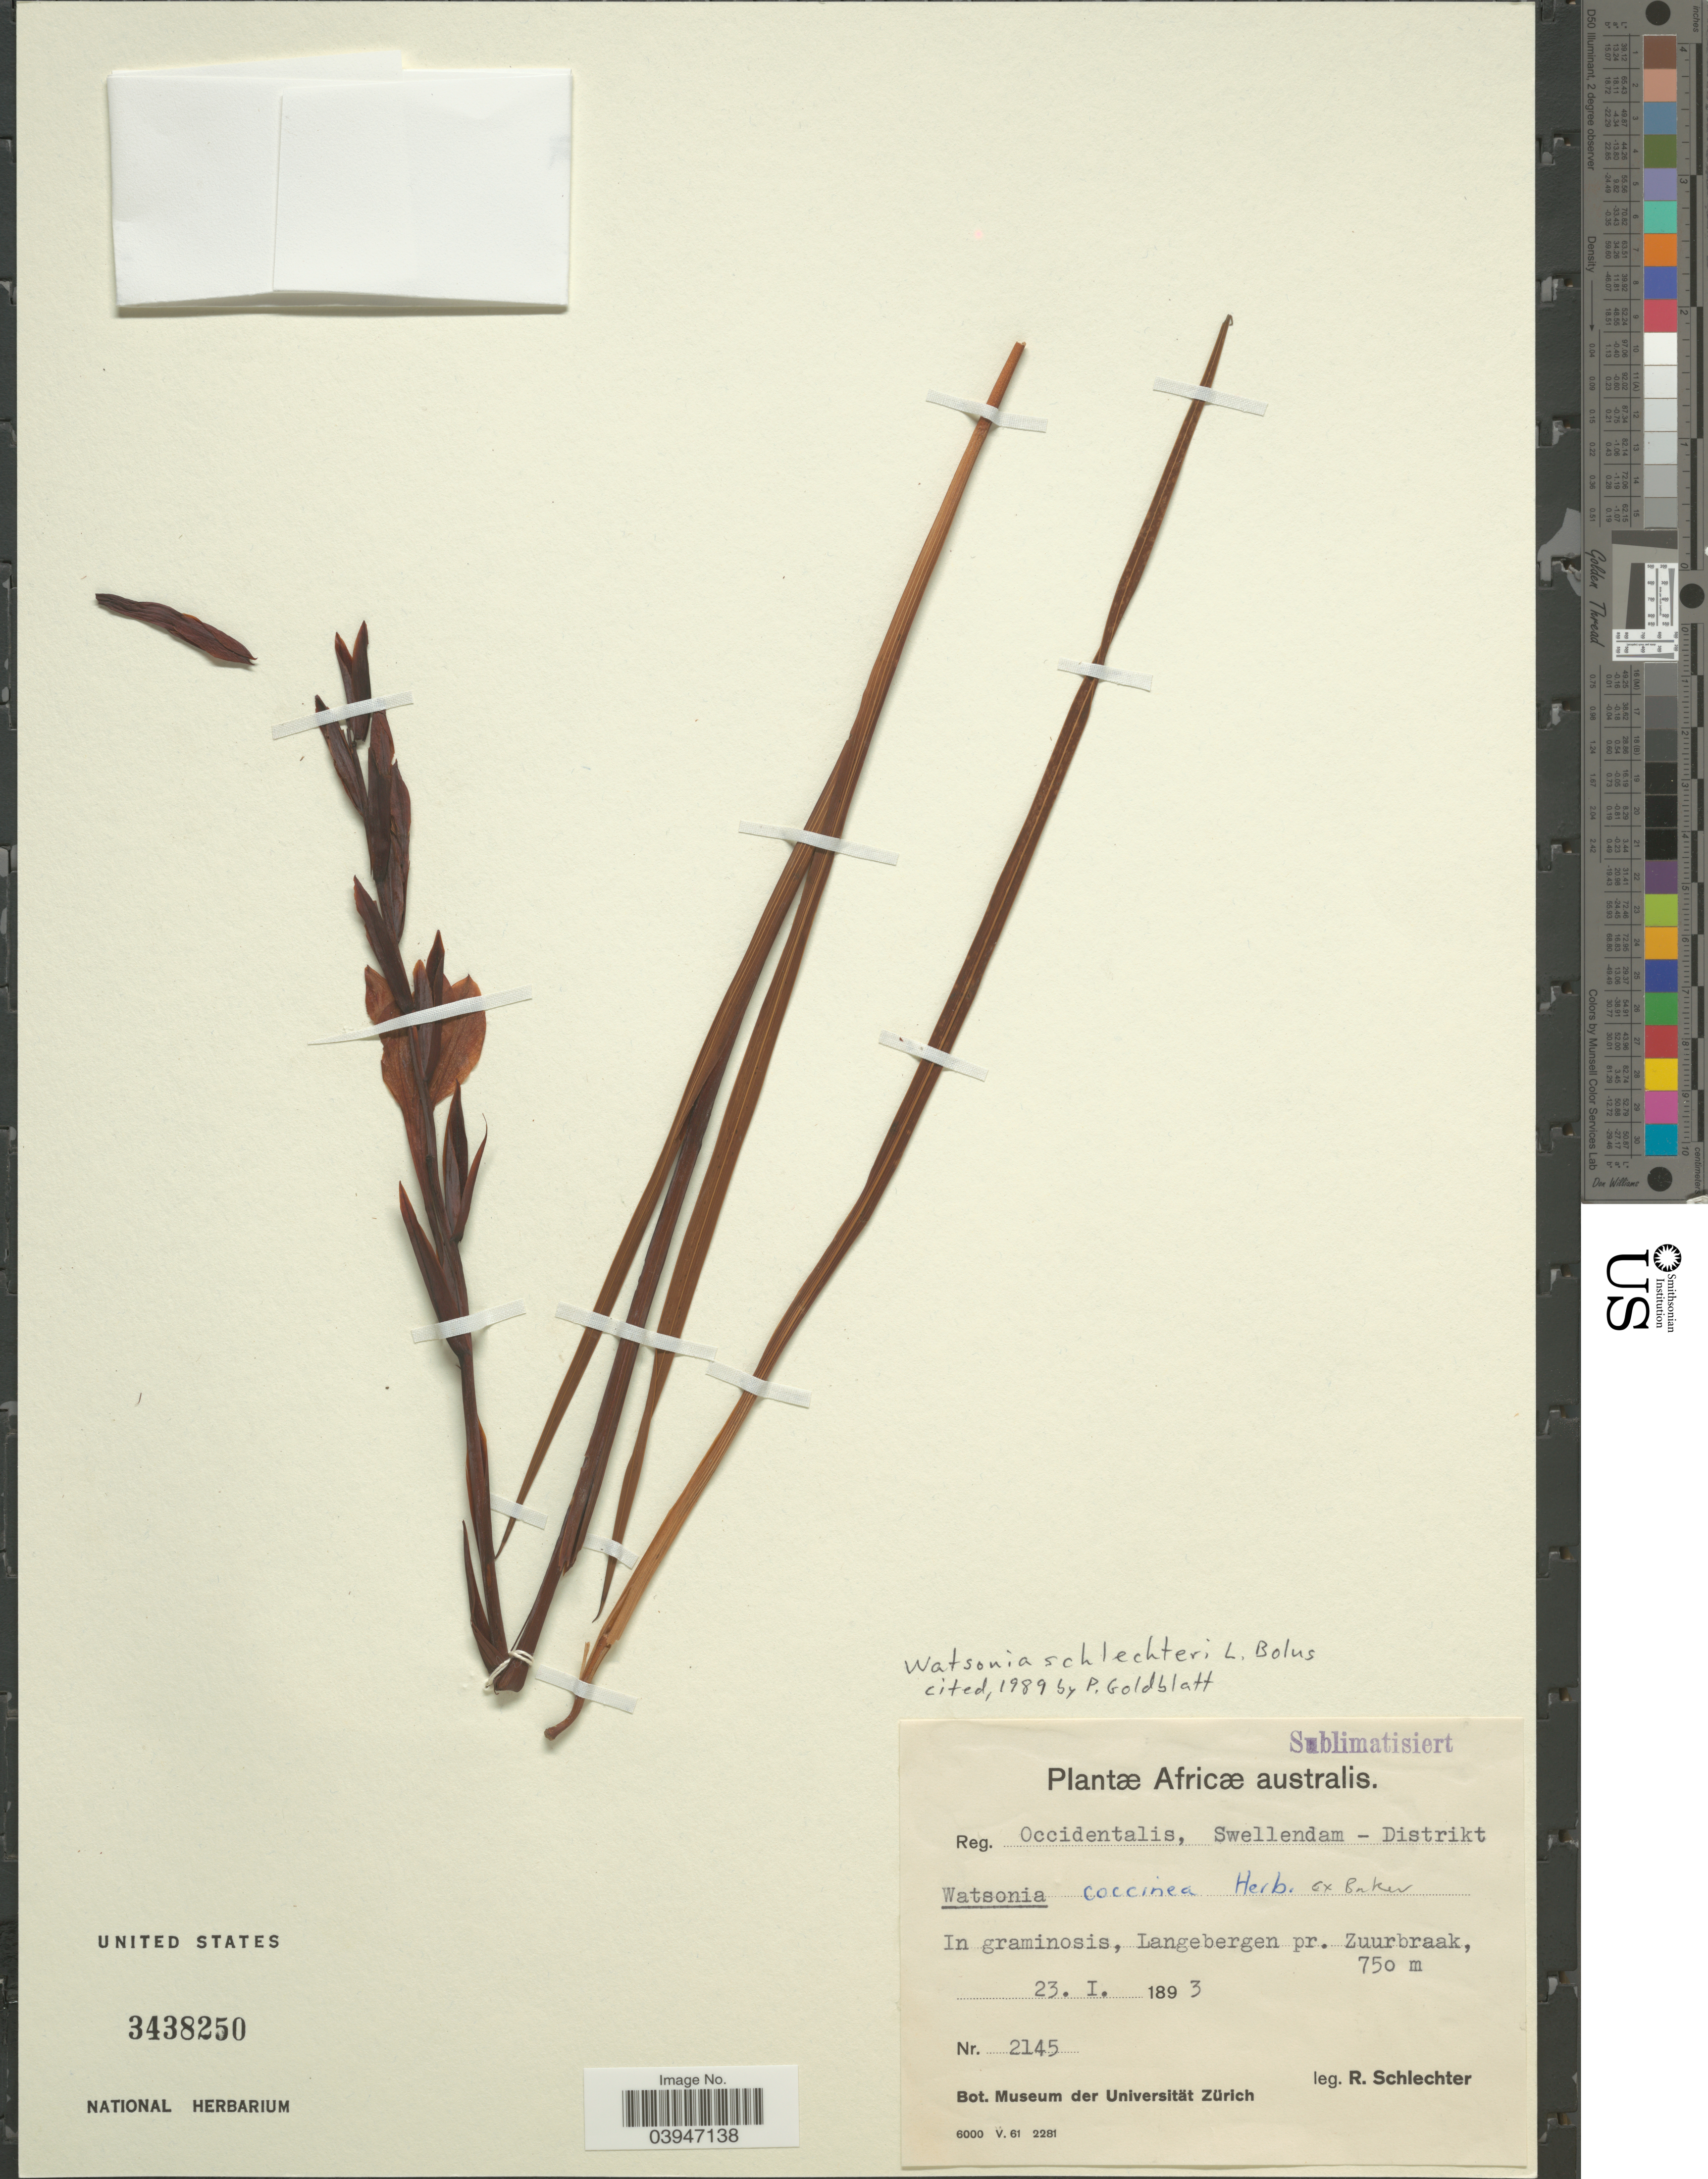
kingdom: Plantae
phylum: Tracheophyta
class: Liliopsida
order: Asparagales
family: Iridaceae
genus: Watsonia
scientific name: Watsonia schlechteri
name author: L. Bolus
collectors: R. Schlechter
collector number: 2145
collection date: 1893-01-23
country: South Africa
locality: Africæ australis. Reg. Occidentalis, Swellendam - Distrikt. In graminosis, Langebergen pr. zuurbraak.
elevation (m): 750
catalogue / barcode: US 3438250